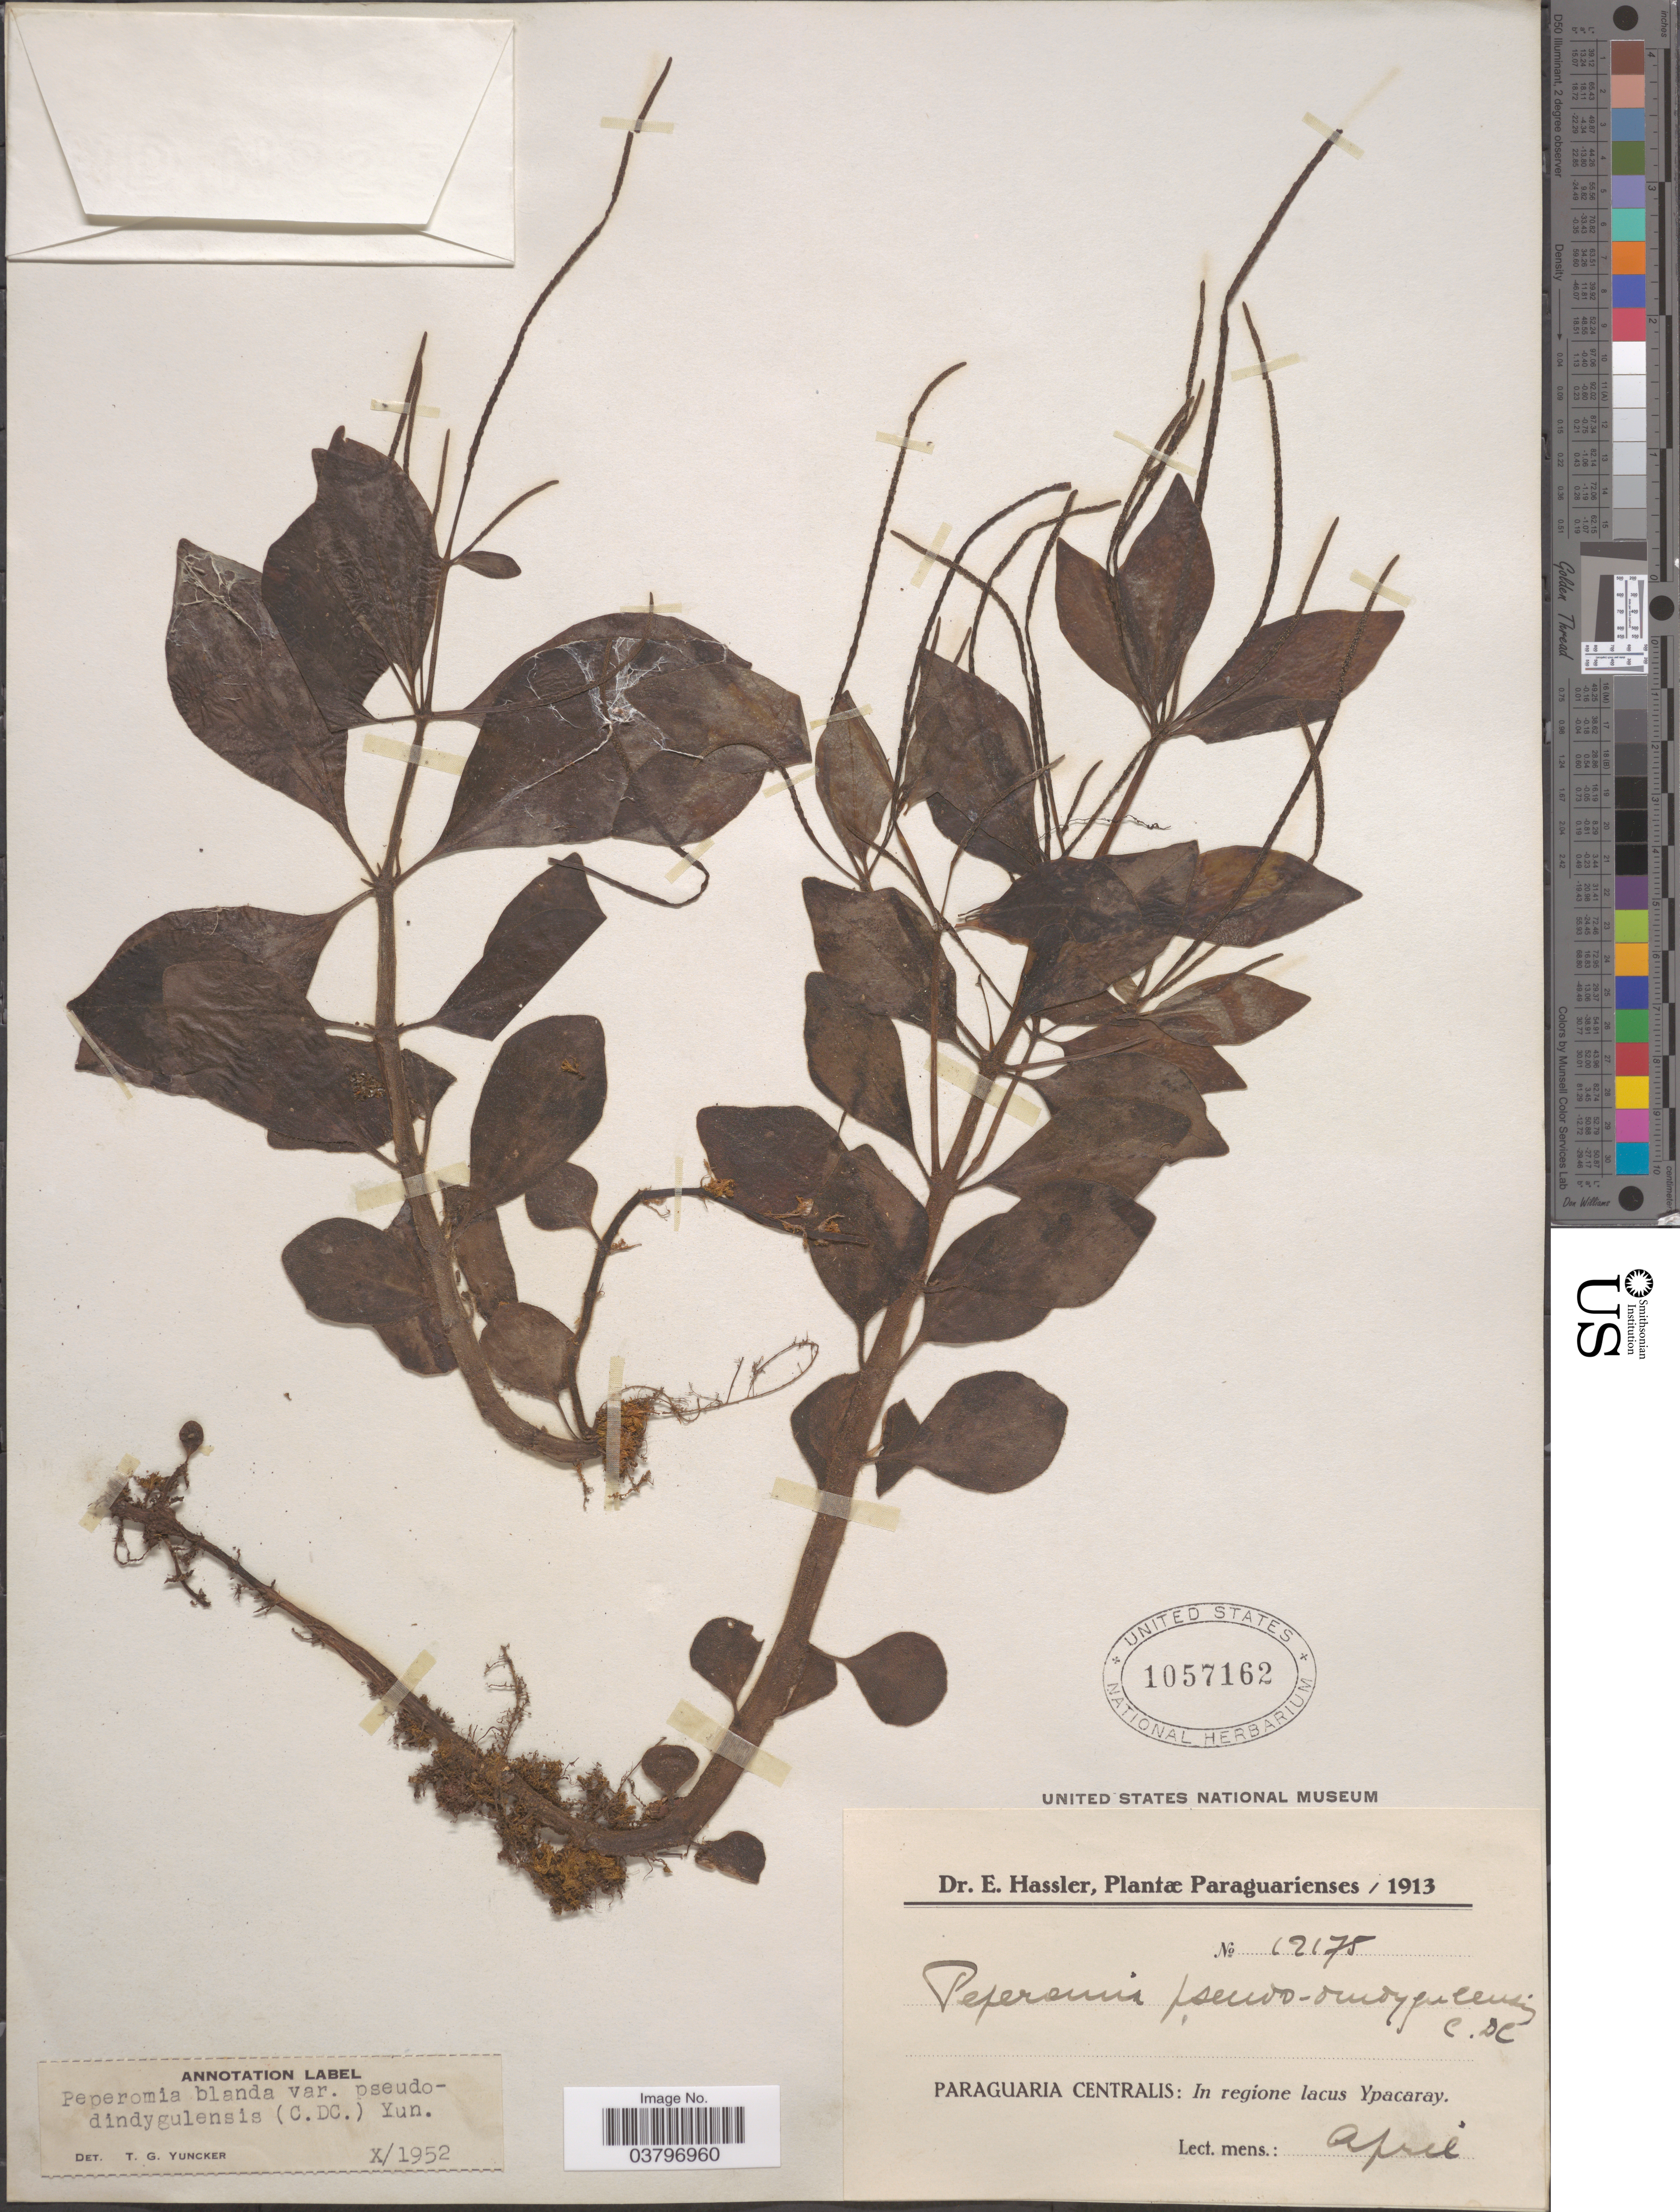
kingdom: Plantae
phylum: Tracheophyta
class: Magnoliopsida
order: Piperales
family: Piperaceae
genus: Peperomia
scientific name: Peperomia blanda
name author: (Jacq.) Kunth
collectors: E. Hassler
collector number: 12175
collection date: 1913-04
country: Paraguay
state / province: Paraguari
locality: Paraguaria Centralis: In regione lacus Ypacaray.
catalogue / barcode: US 1057162